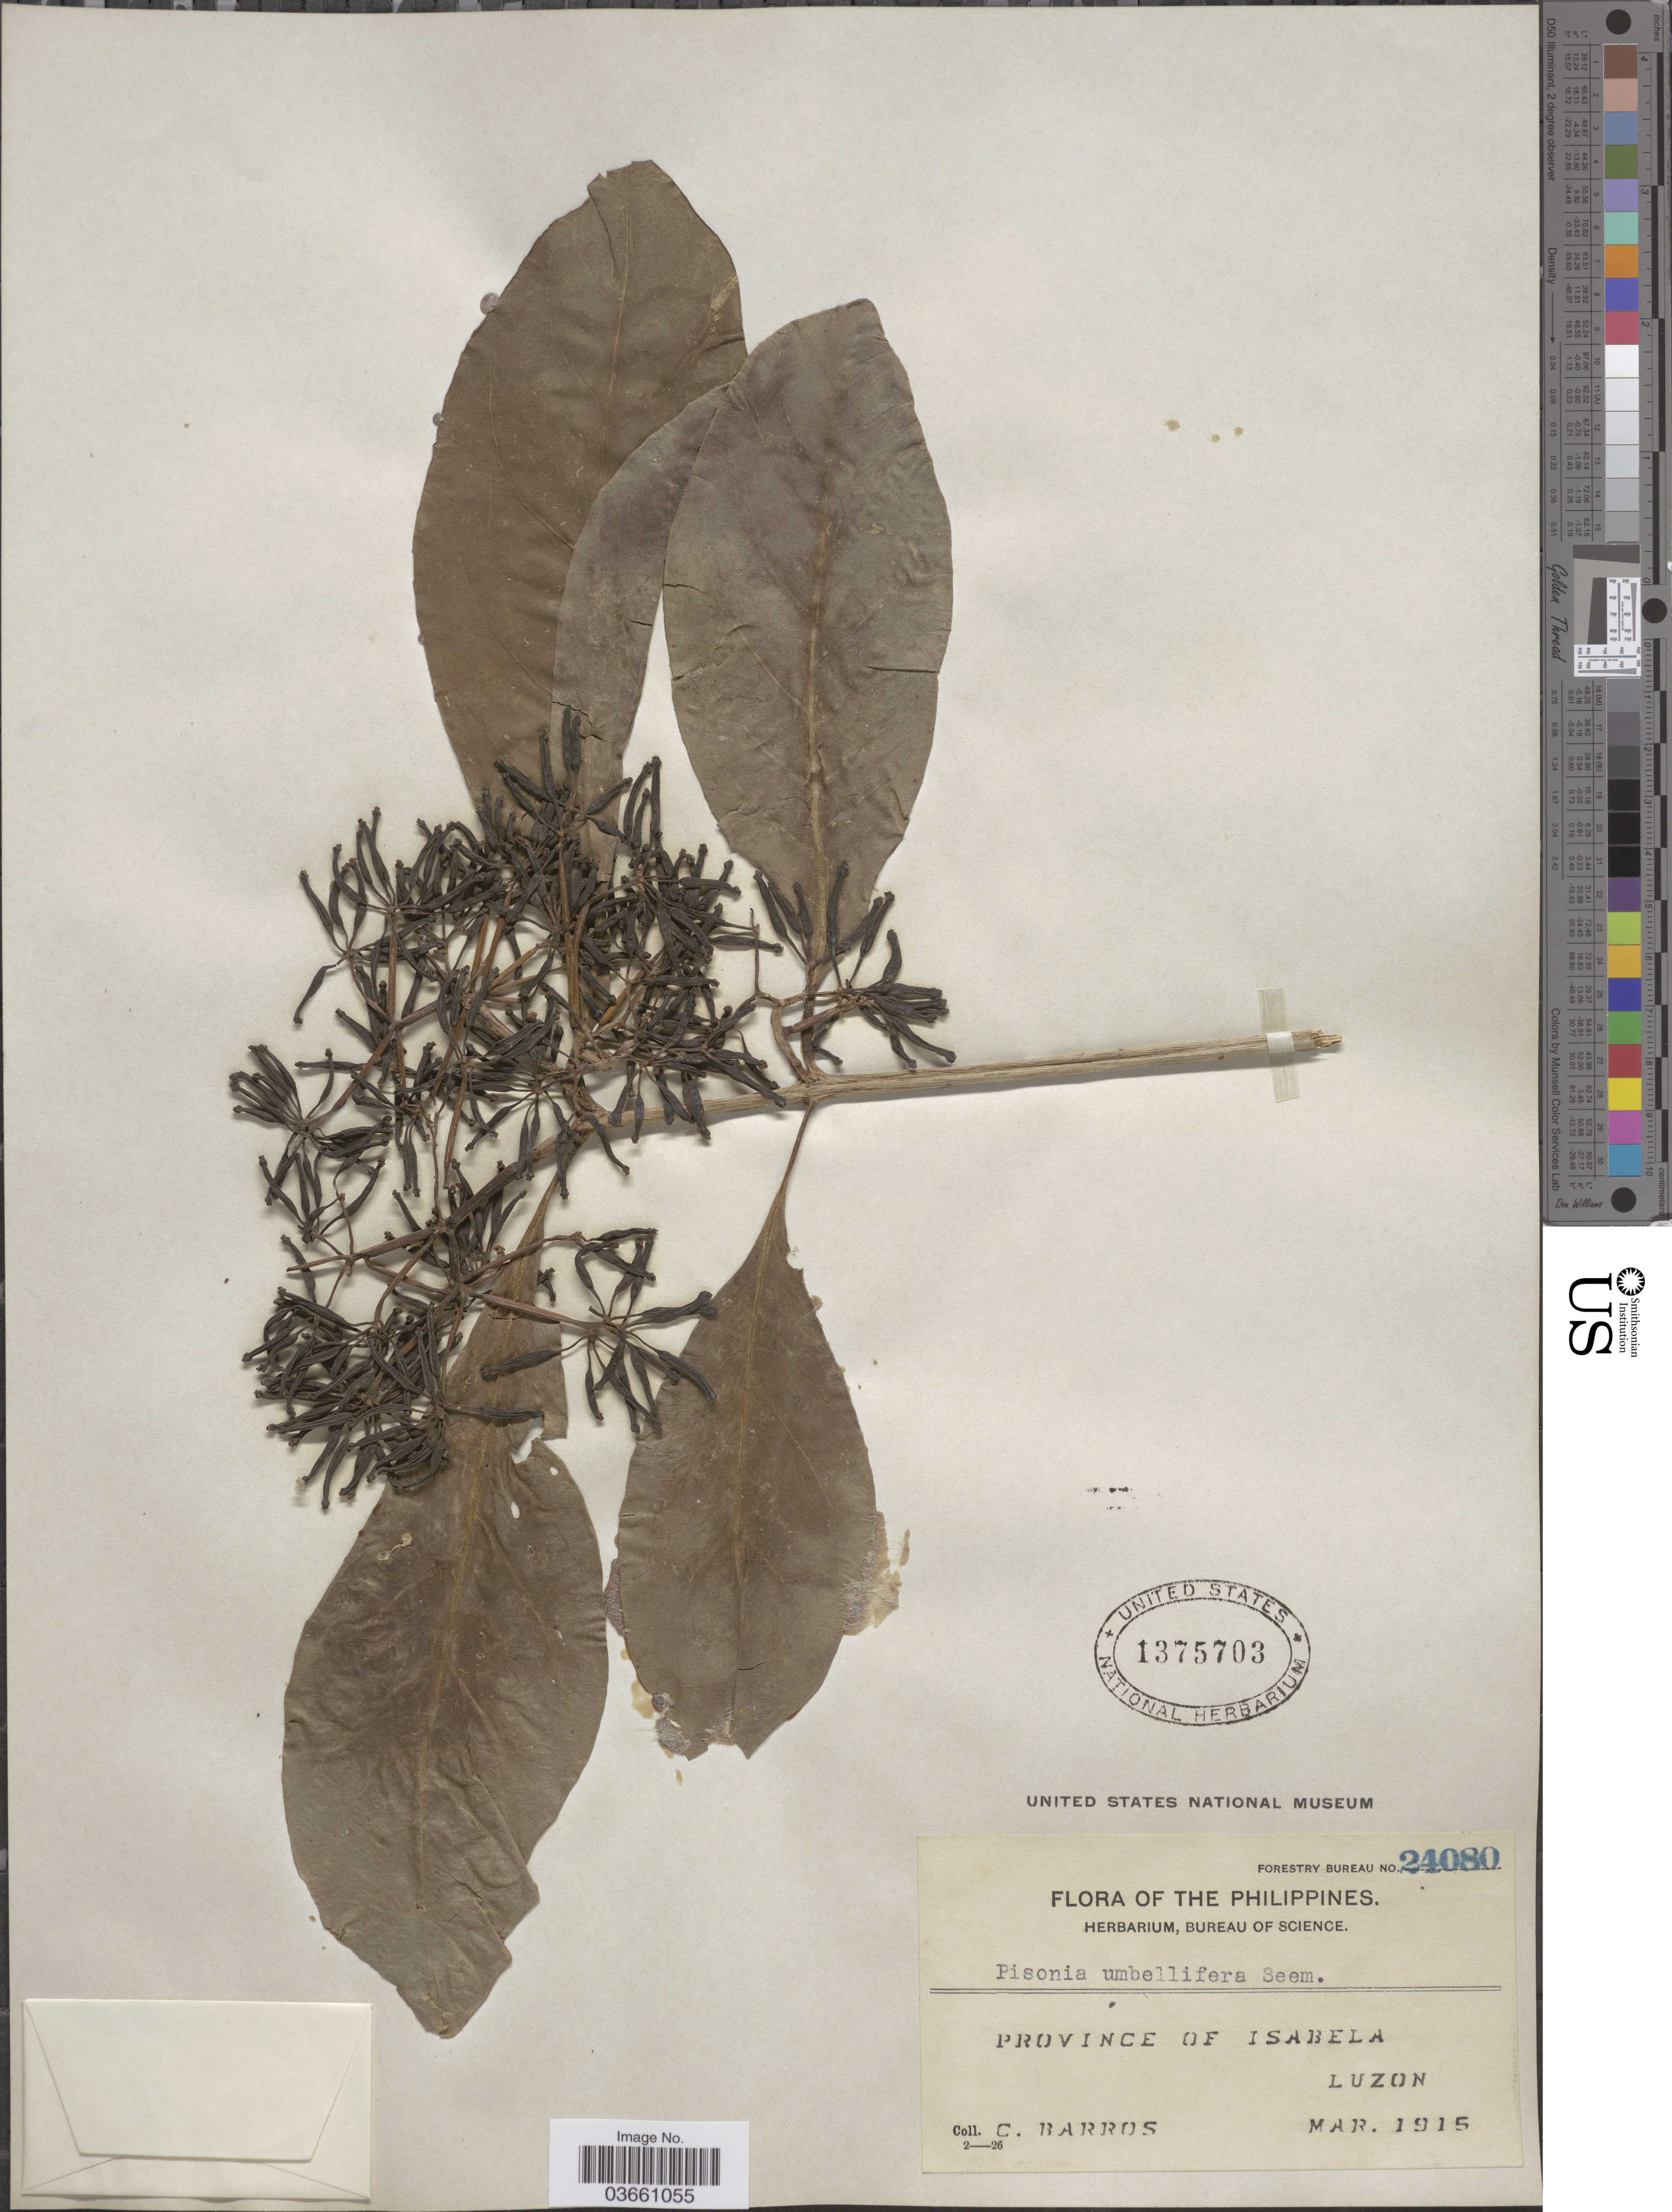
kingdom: Plantae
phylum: Tracheophyta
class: Magnoliopsida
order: Caryophyllales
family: Nyctaginaceae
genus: Pisonia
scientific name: Pisonia umbellifera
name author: (J.R. Forst. & G. Forst.) Seem.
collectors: C. Barros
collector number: Forestry Bureau 24080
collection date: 1915-03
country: Philippines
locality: Province of Isabela. Luzon.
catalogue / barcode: US 1375703